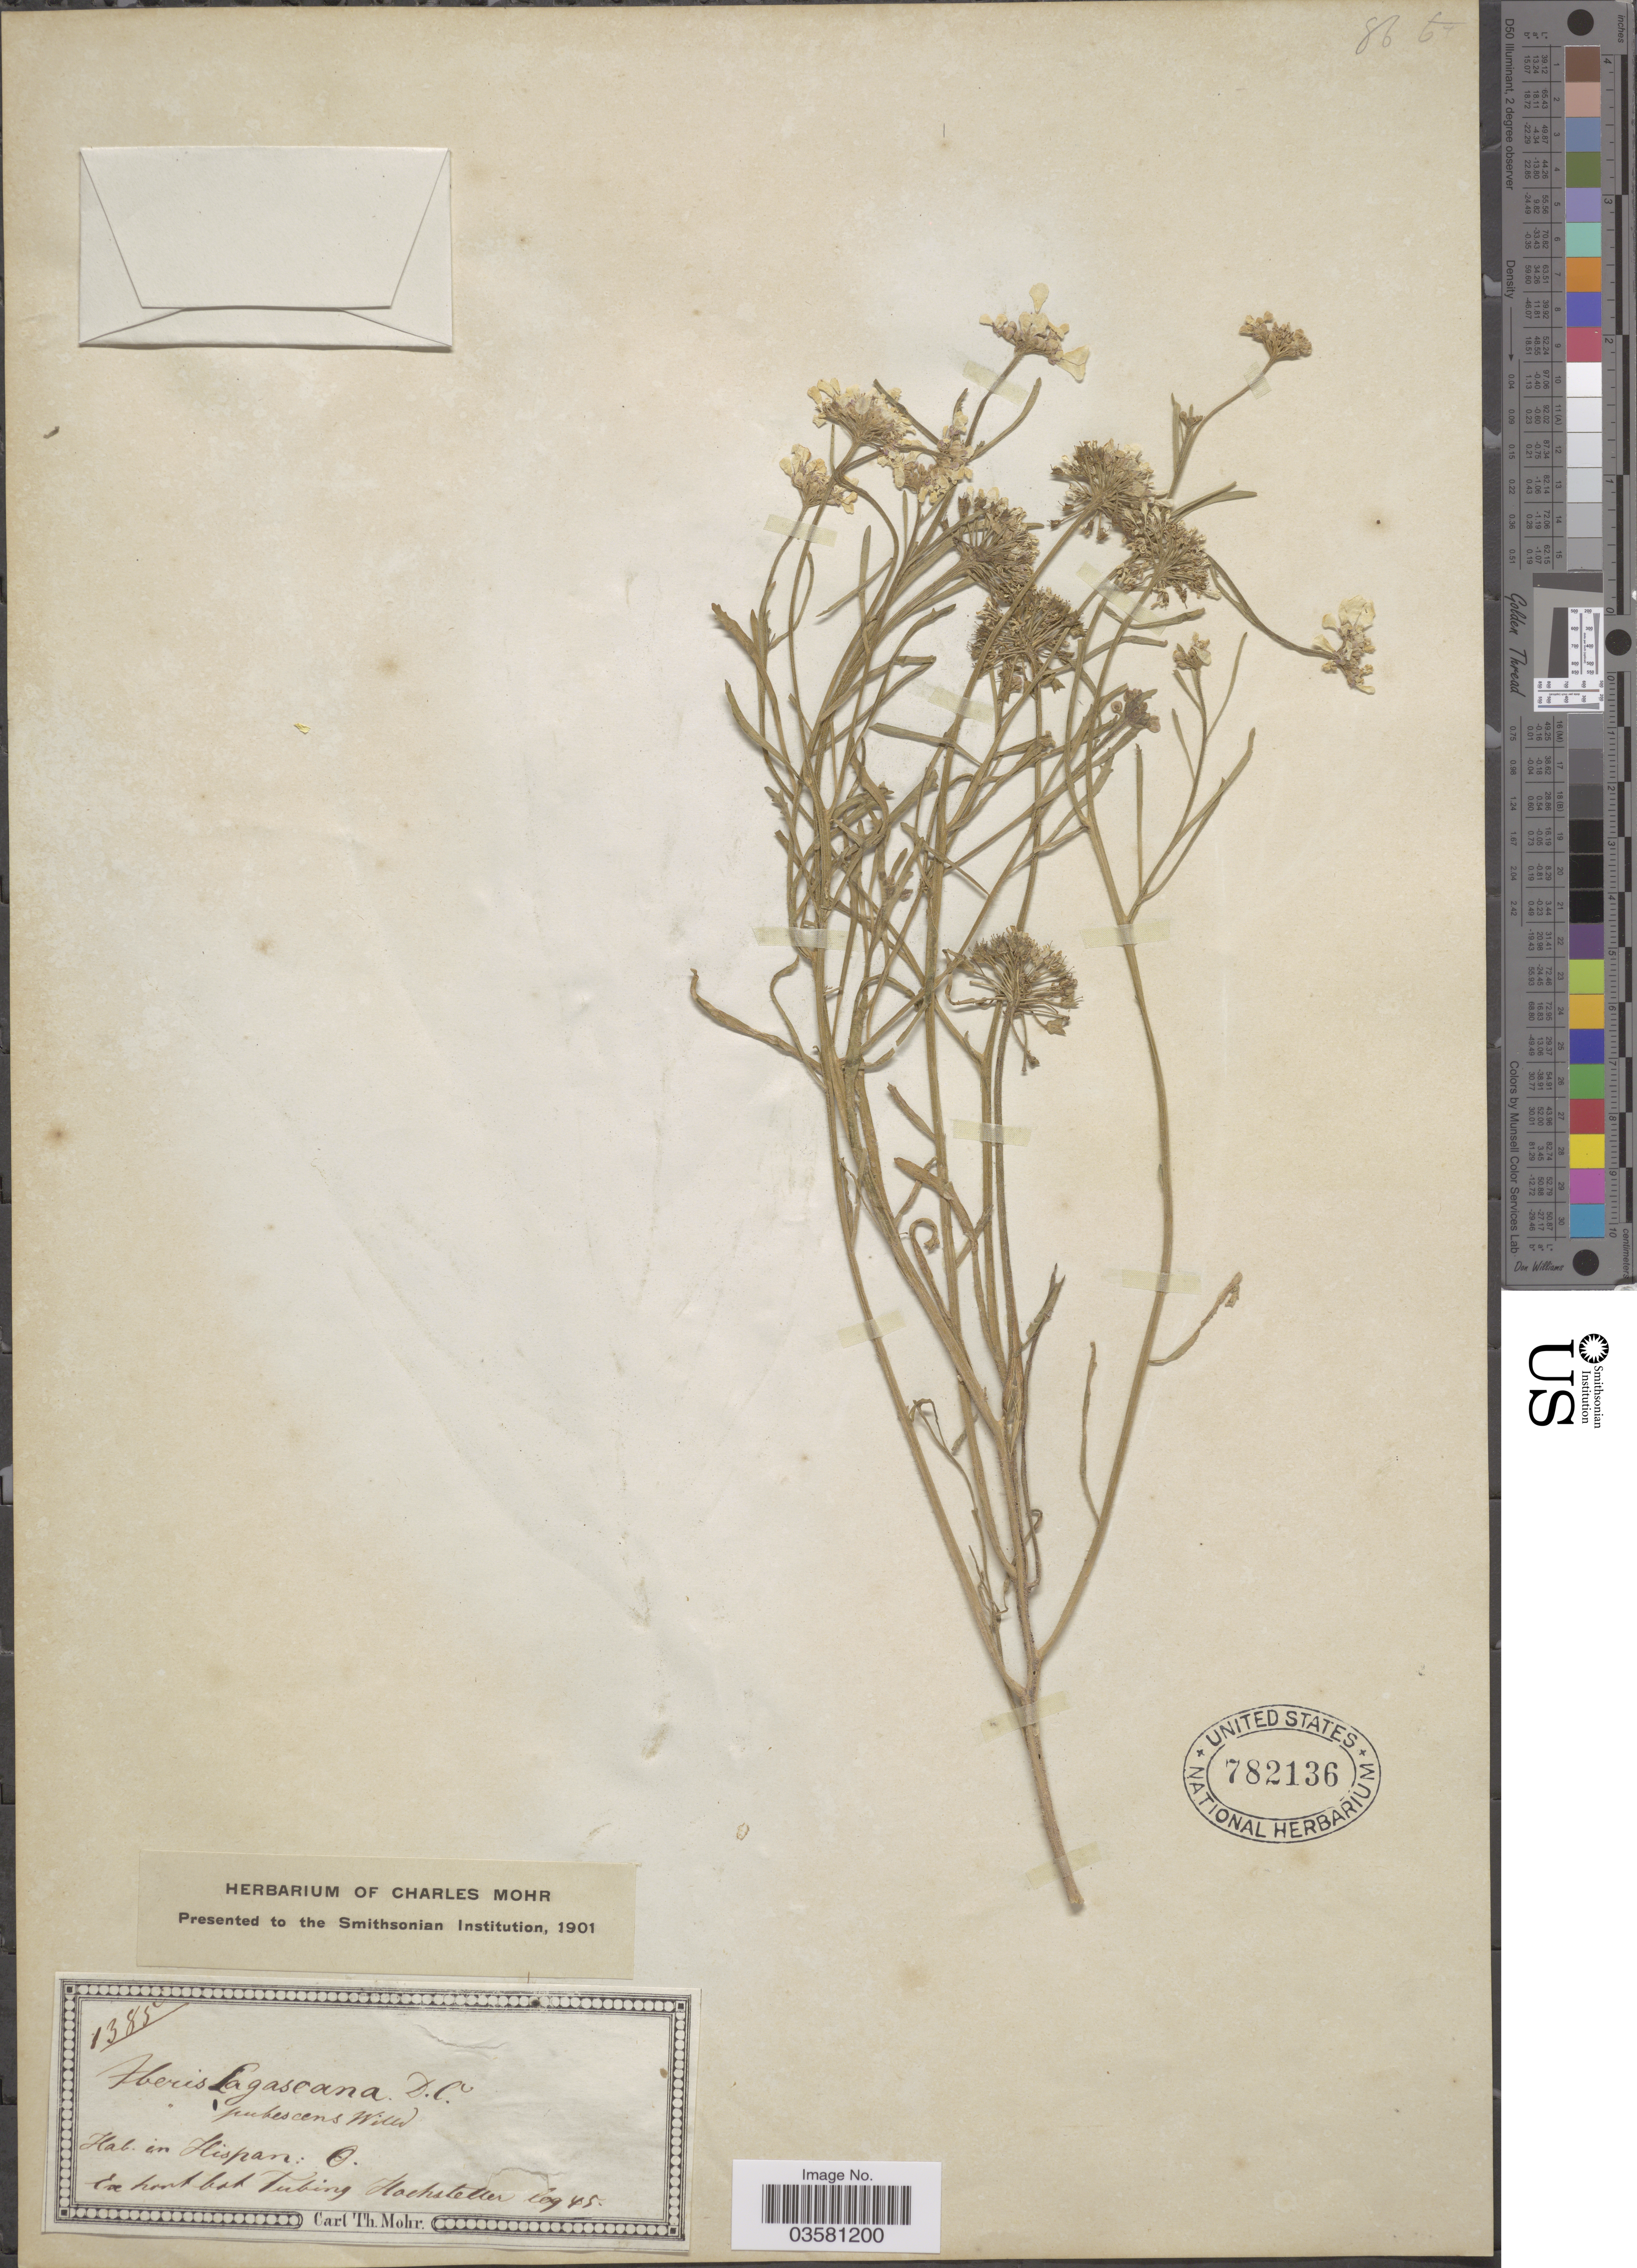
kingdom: Plantae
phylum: Tracheophyta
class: Magnoliopsida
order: Brassicales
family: Brassicaceae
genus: Iberis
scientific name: Iberis lagascana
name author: DC.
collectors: -. Hochstetter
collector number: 1385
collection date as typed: Transcribed d/m/y: //45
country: Spain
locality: Hispan: O.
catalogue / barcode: US 782136